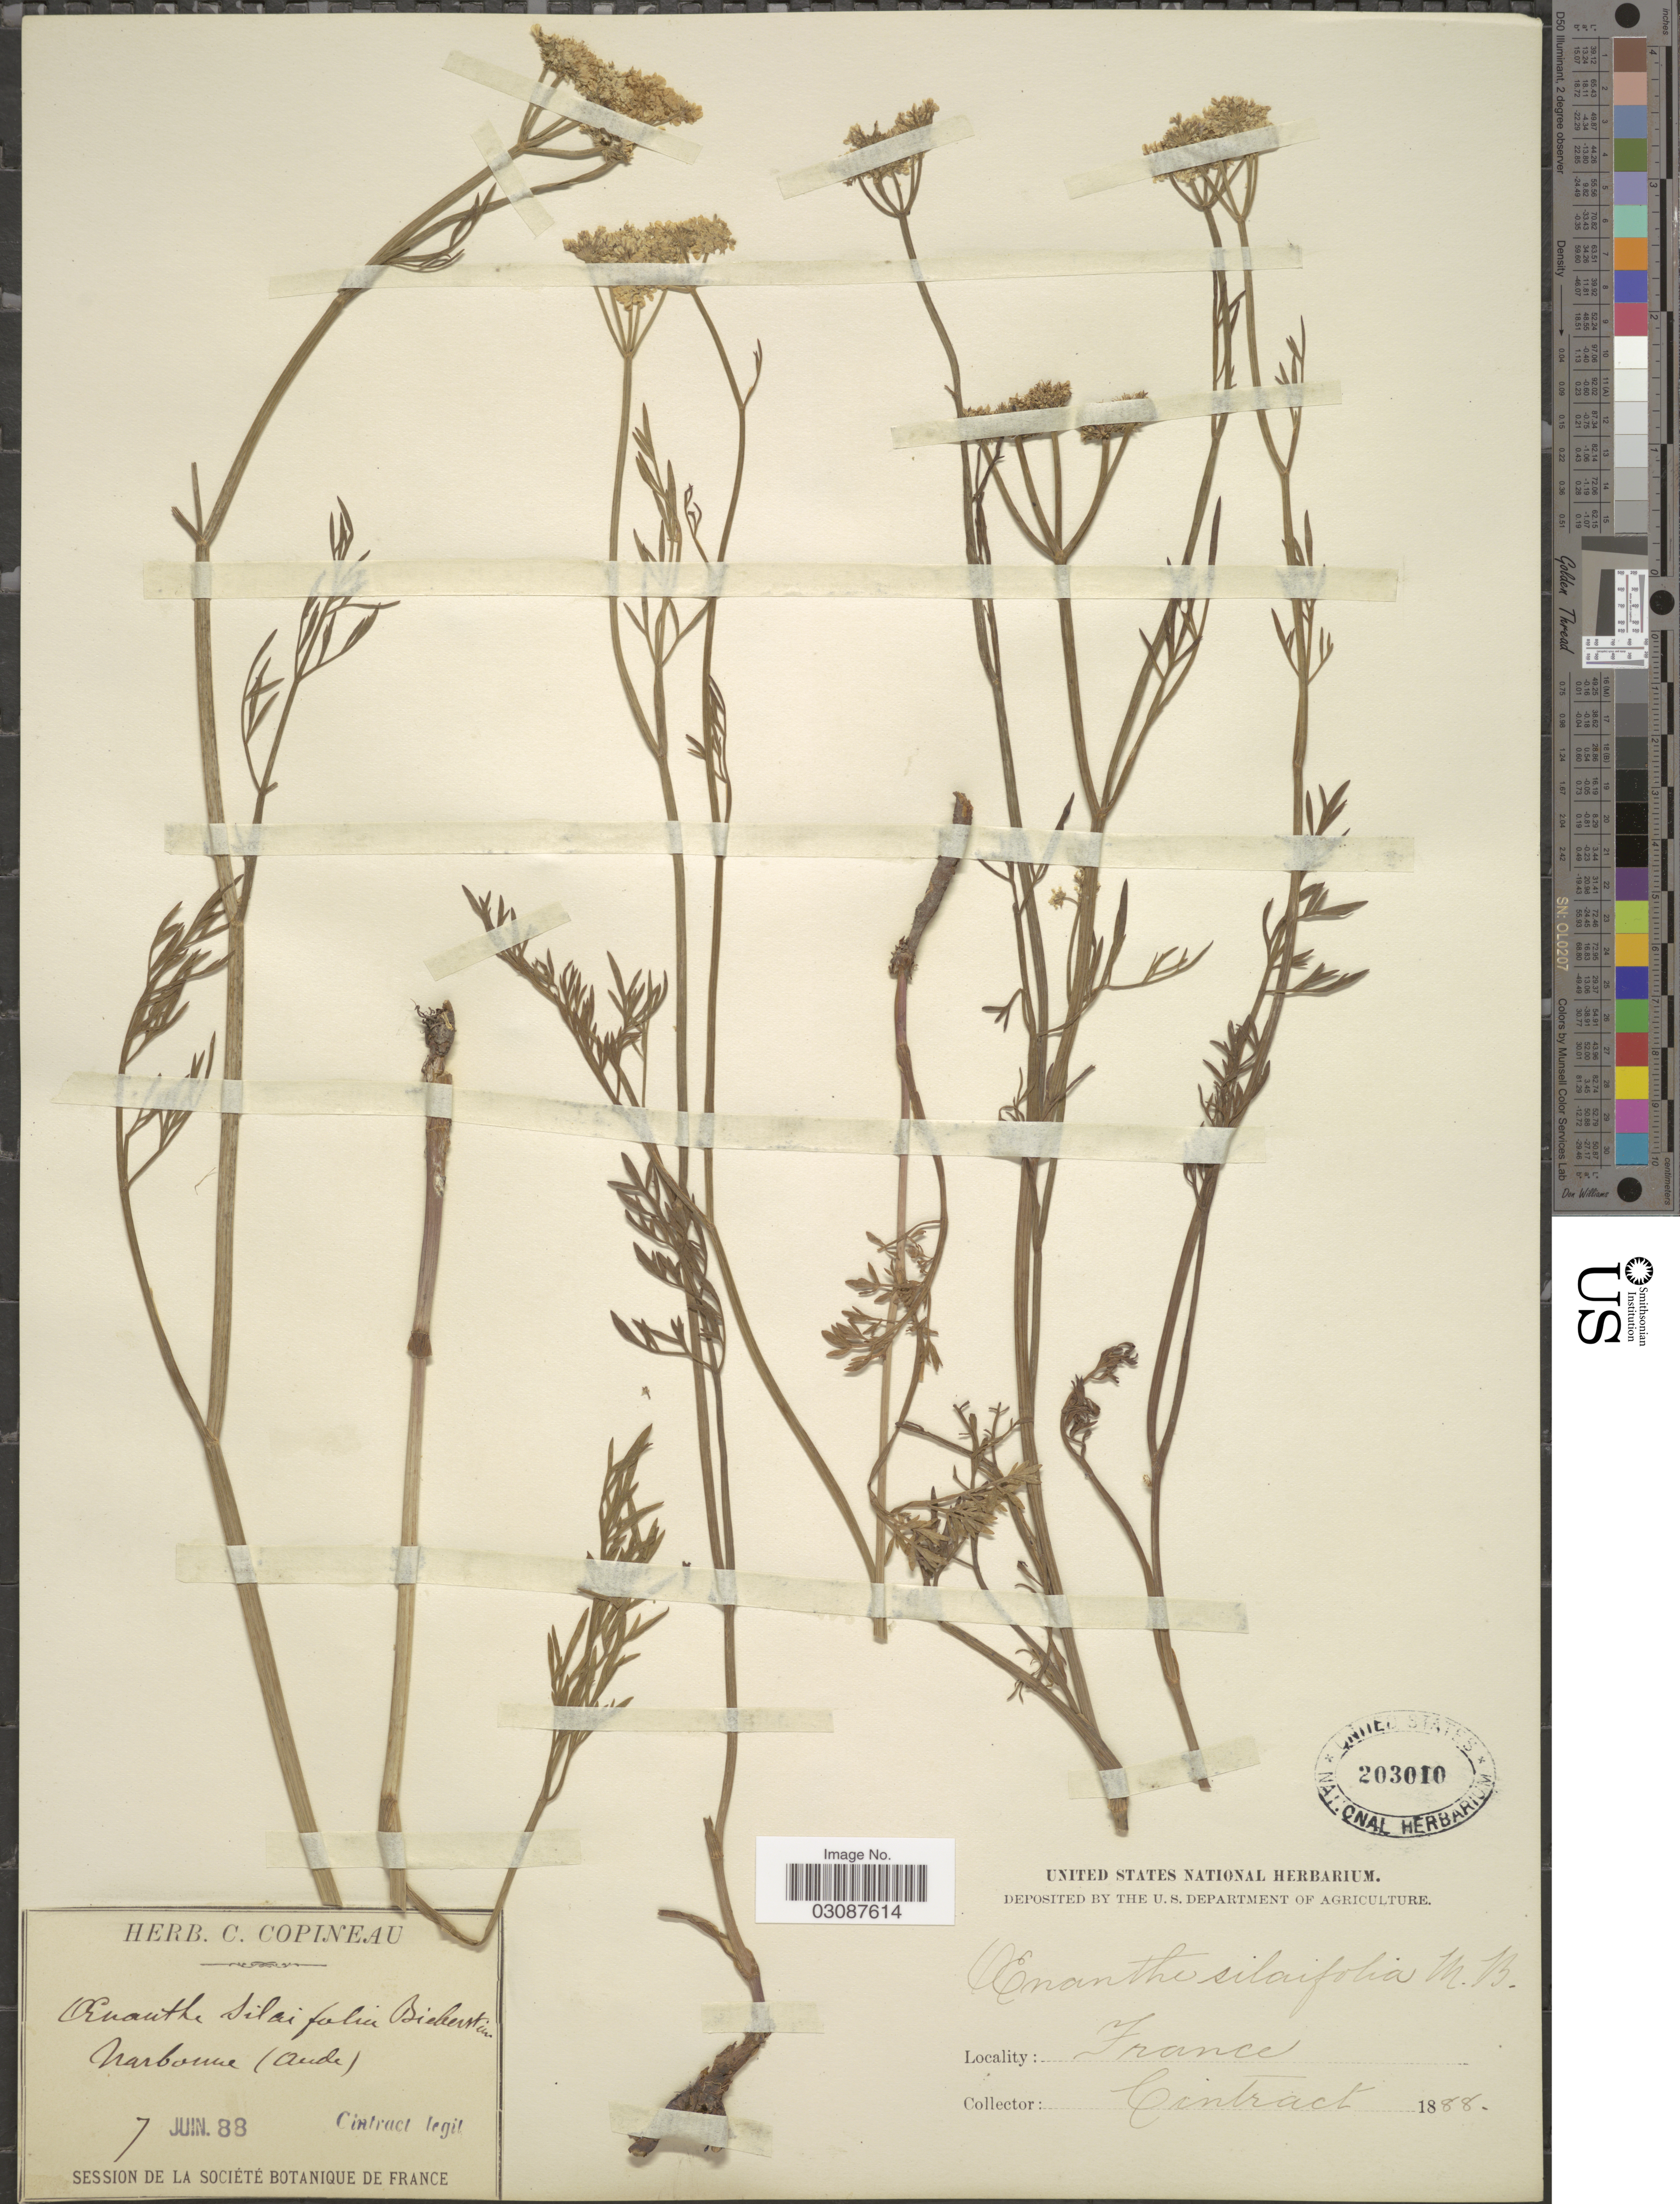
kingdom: Plantae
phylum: Tracheophyta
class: Magnoliopsida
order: Apiales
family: Apiaceae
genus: Oenanthe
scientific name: Oenanthe silaifolia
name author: M. Bieb.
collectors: Cintract, --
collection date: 1888-06-07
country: France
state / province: Occitanie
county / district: Aude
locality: Narbonne (Aude).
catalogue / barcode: US 203010